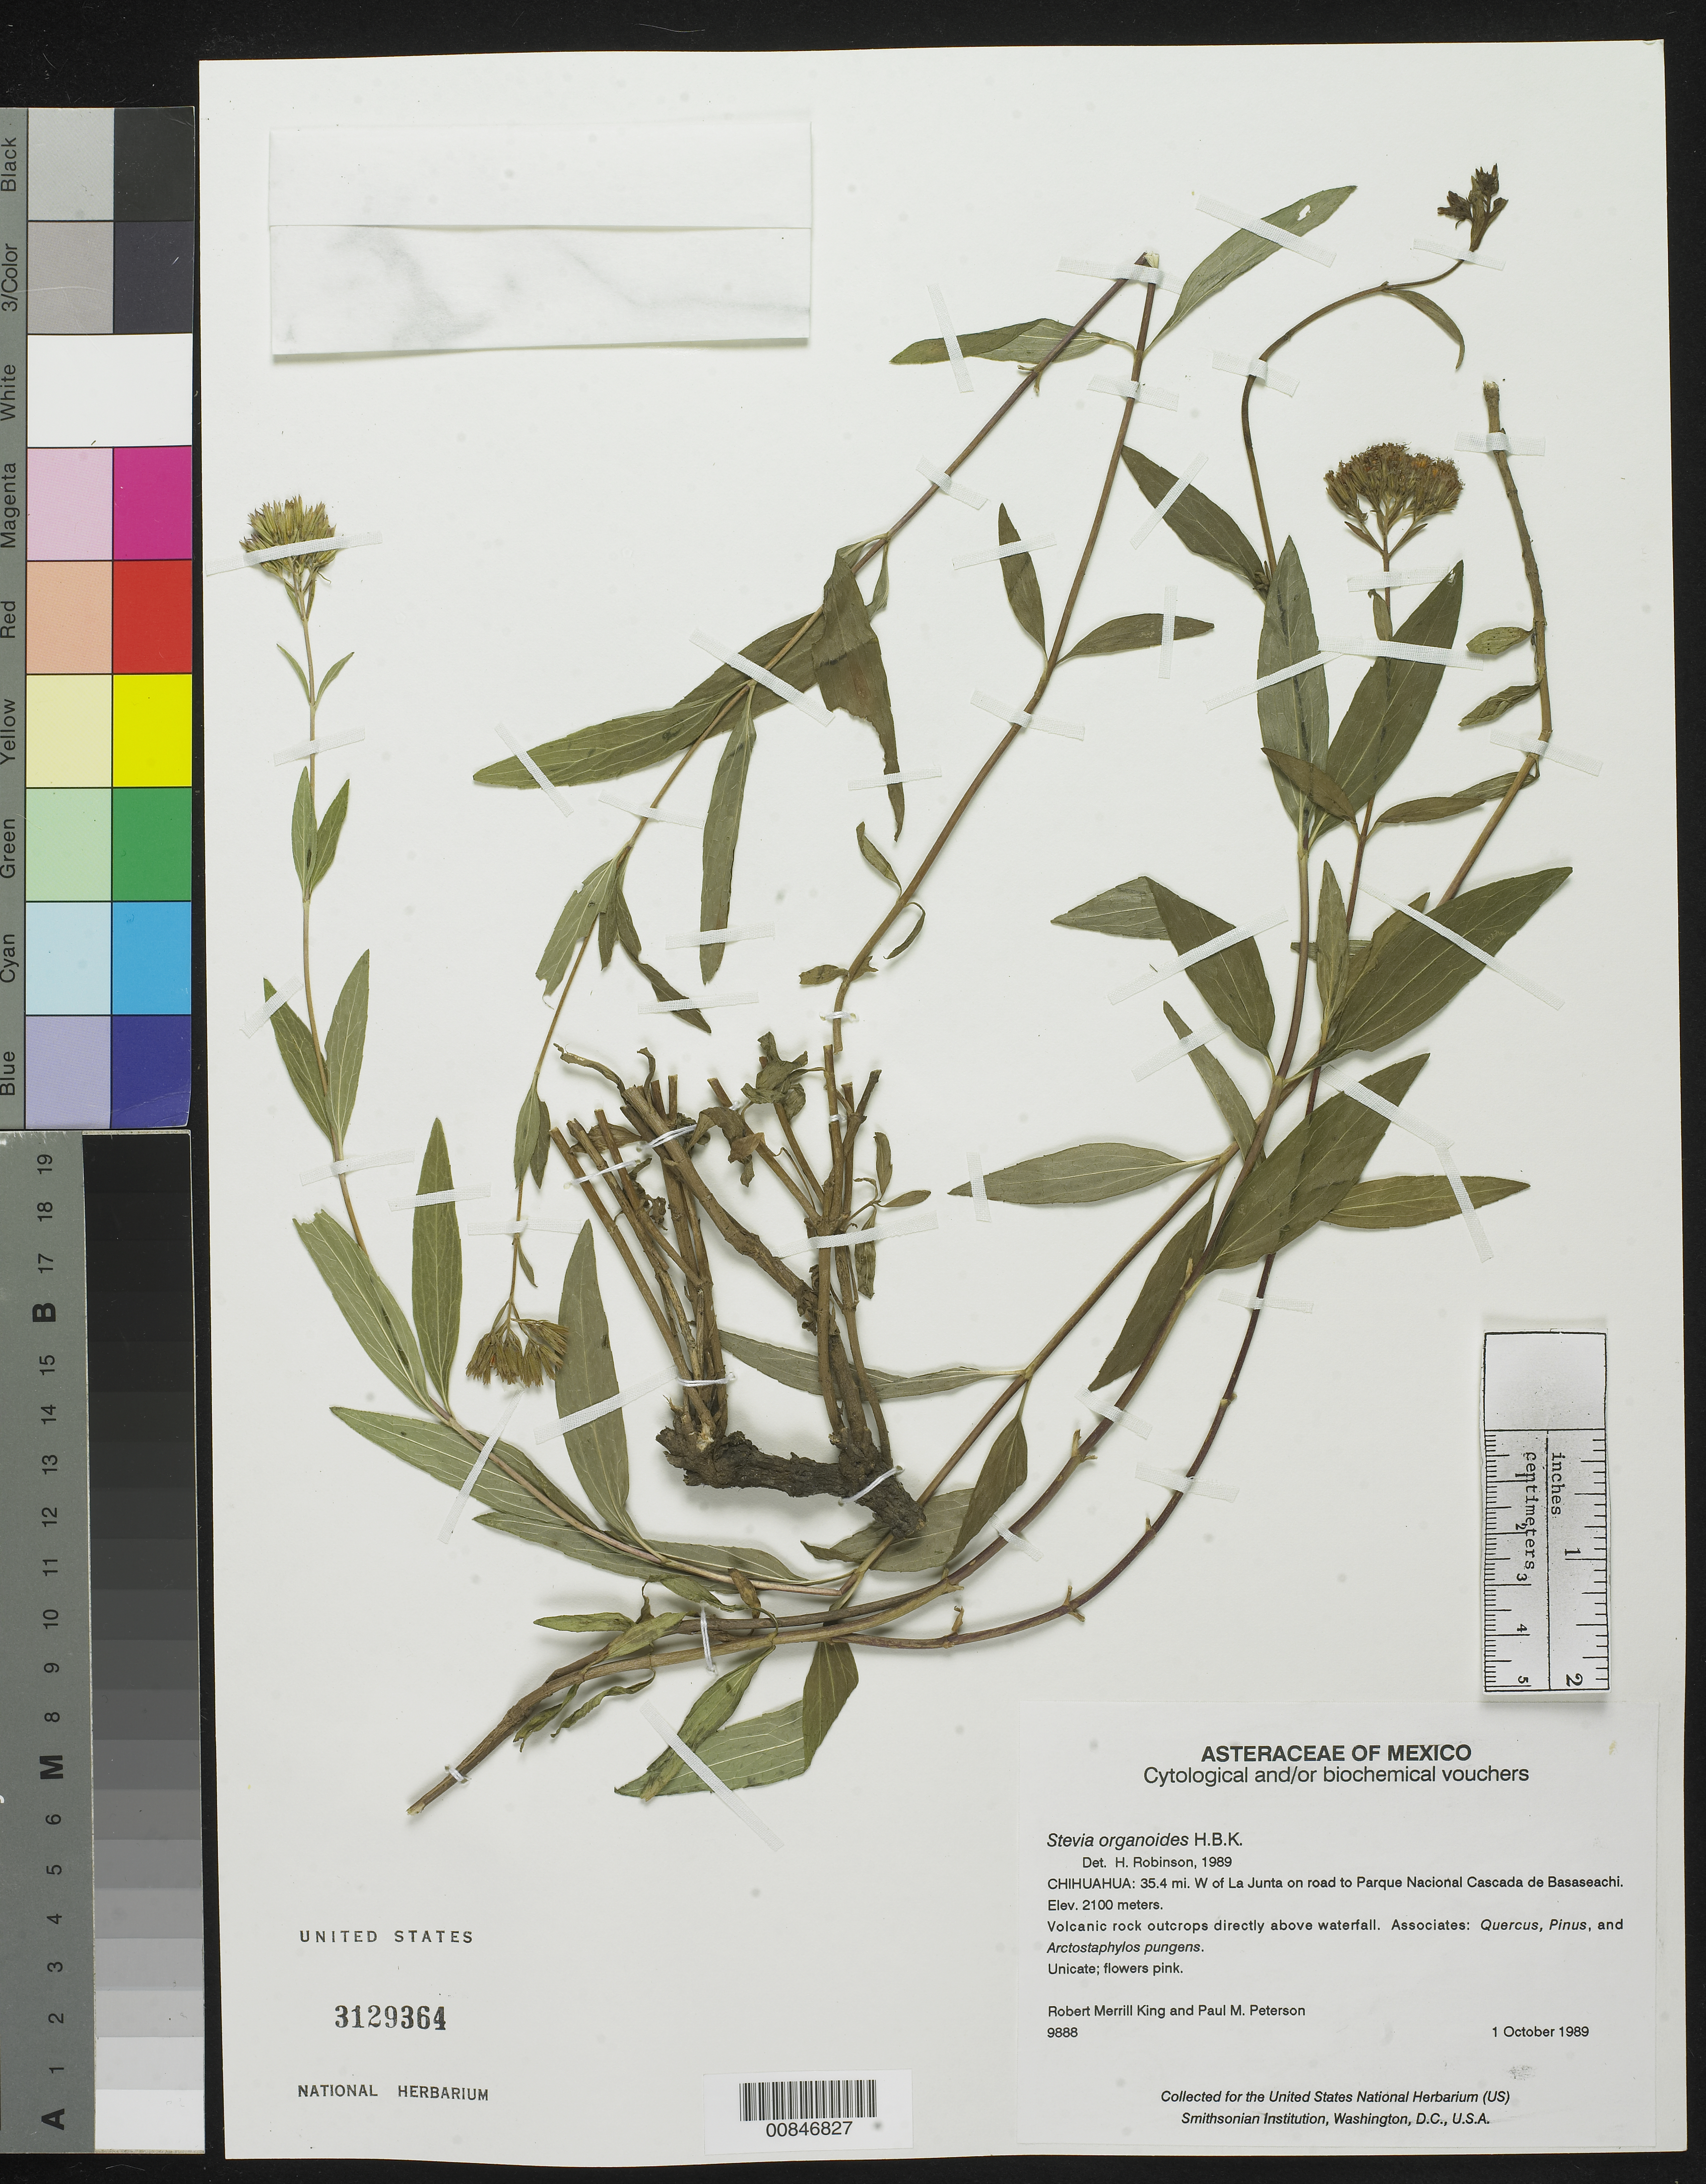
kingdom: Plantae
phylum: Tracheophyta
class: Magnoliopsida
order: Asterales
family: Asteraceae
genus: Stevia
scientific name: Stevia origanoides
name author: Kunth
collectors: R. M. King & P. M. Peterson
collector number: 9888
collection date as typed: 01 Oct 1989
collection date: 1989-10-01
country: Mexico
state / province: Chihuahua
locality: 35.4 mi. W of La Junta to Parque Nacional Cascada de Basaseachic.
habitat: Volcanic rock outcrops directly above waterfall. Associates: Quercus, Pinus, and Arctostaphylos pungens.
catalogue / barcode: US 3129364